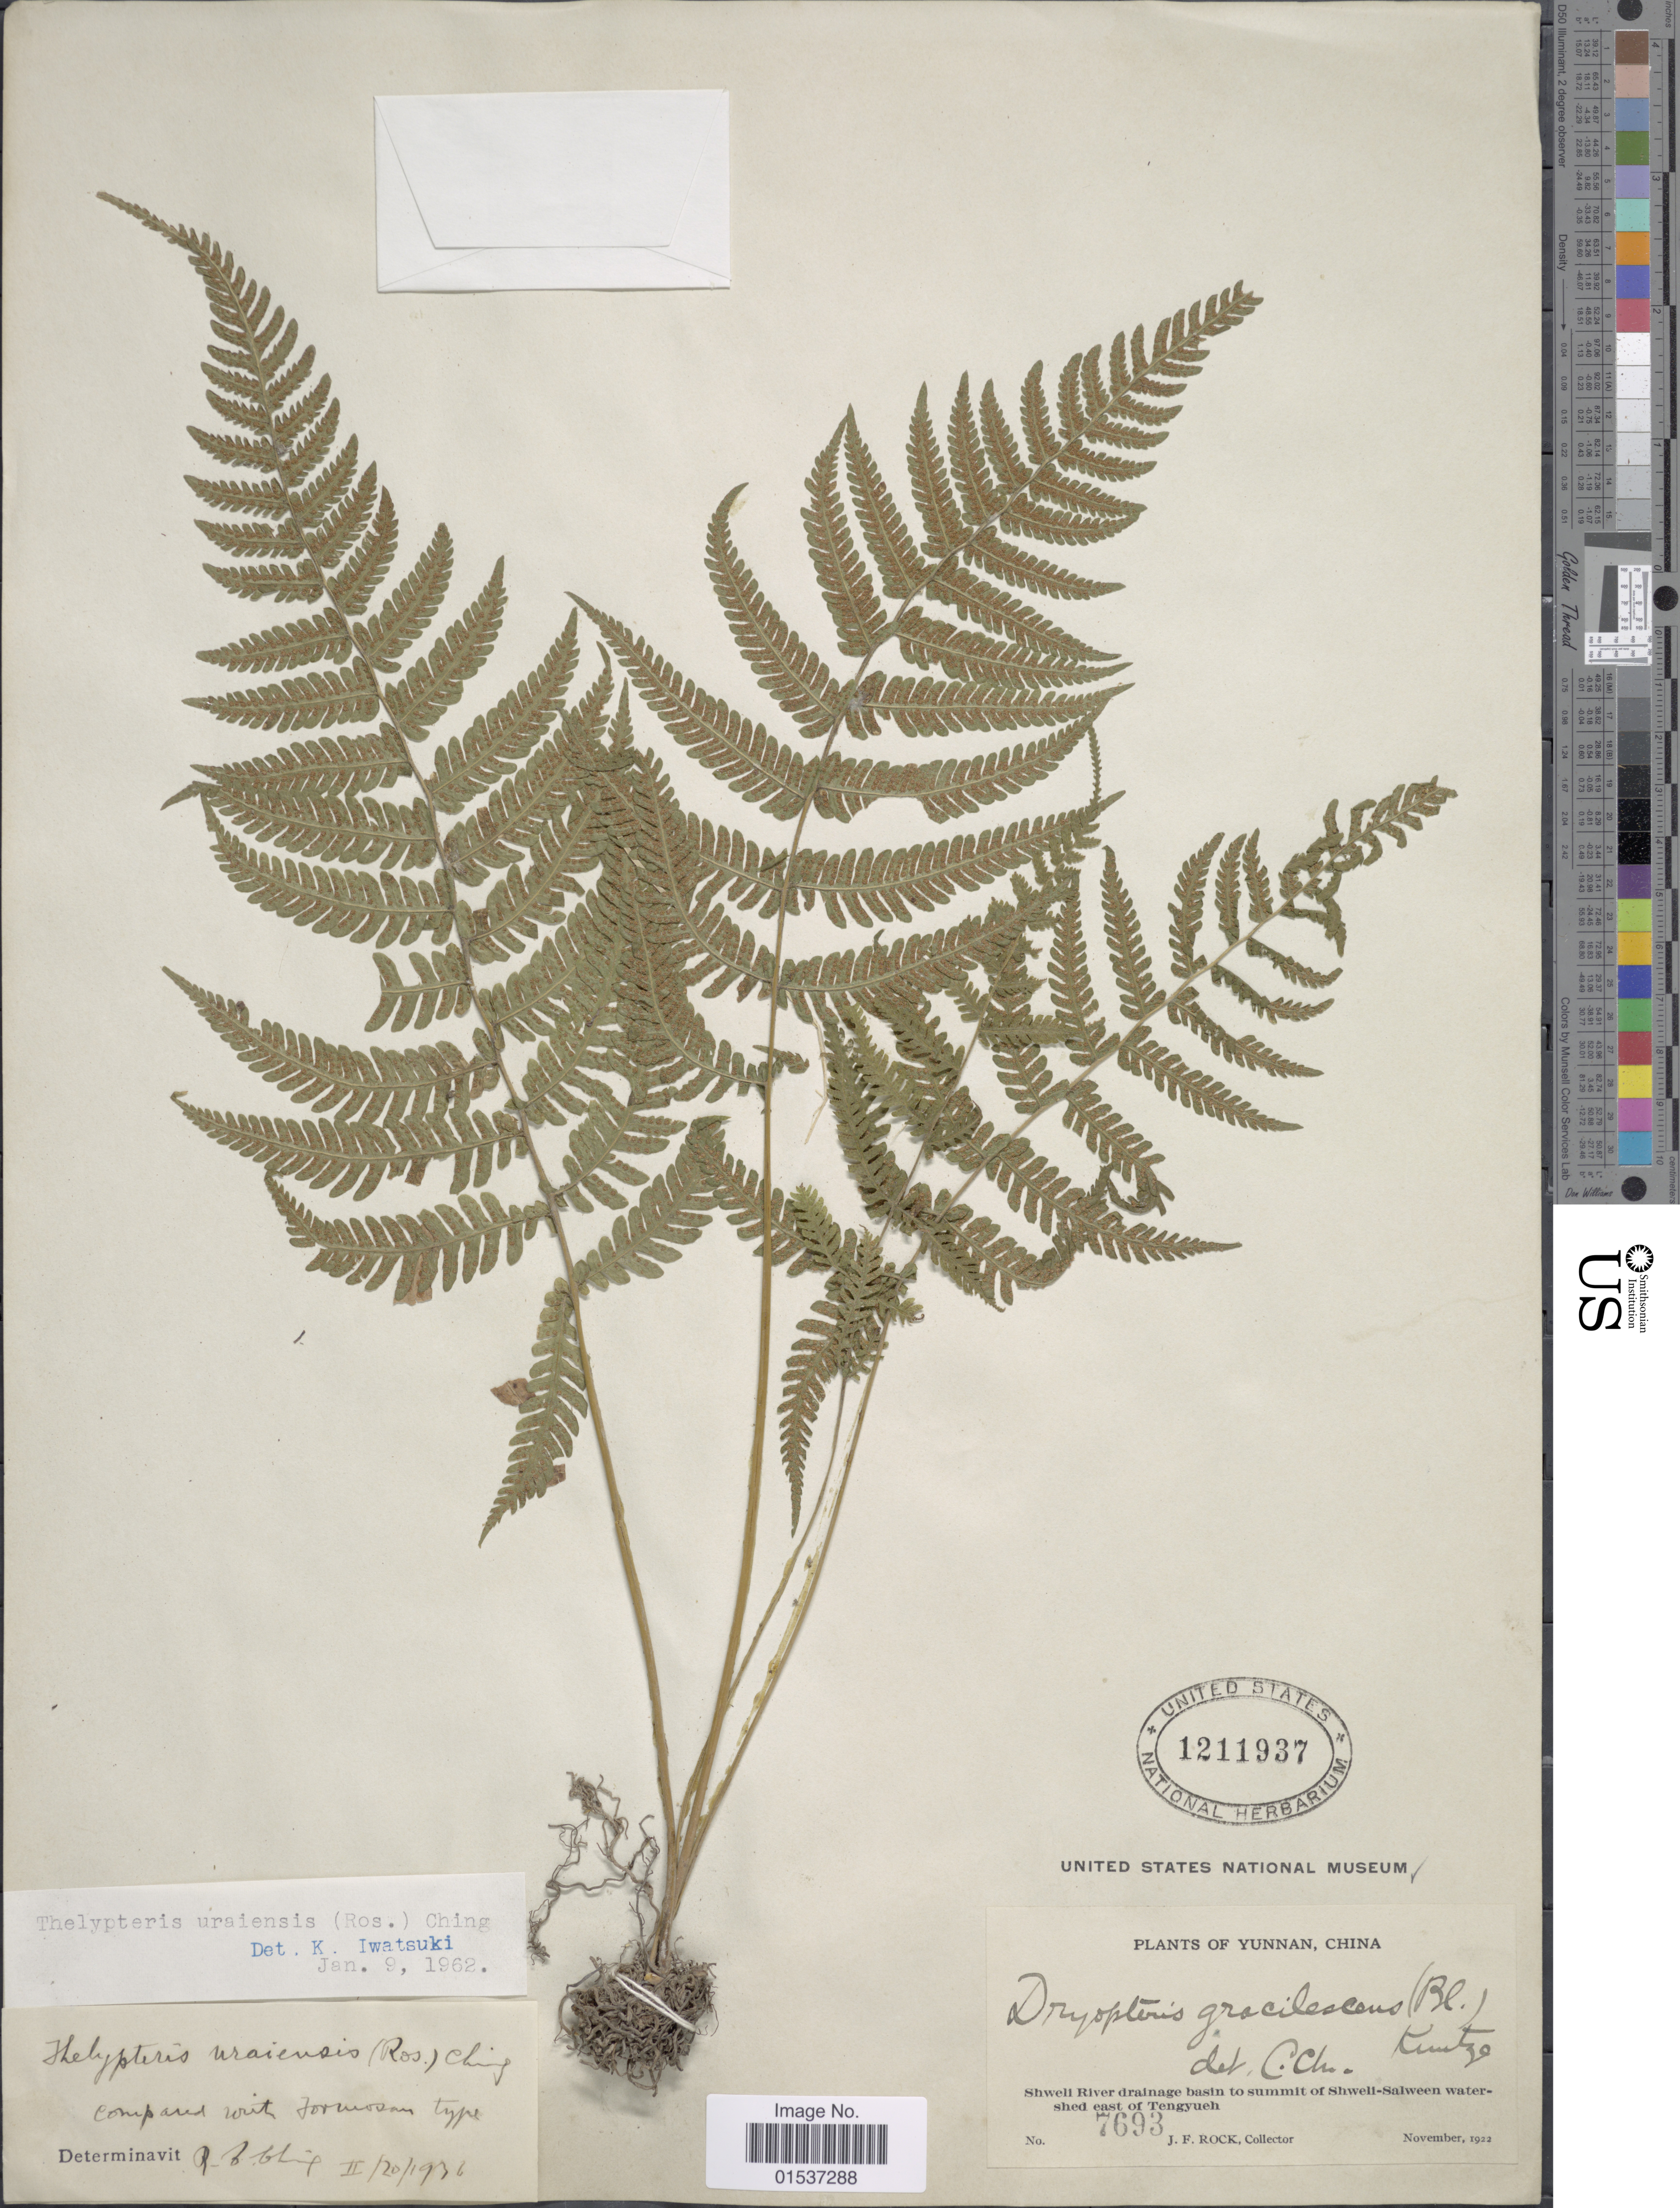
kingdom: Plantae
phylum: Tracheophyta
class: Polypodiopsida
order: Polypodiales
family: Thelypteridaceae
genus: Metathelypteris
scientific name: Metathelypteris uraiensis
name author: (Rosenst.) Ching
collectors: J. Rock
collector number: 7693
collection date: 1922-11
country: China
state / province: Yunnan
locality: Yunnan, China, Shwell River drainage basin to summit of Shwell-Salween watershed east of Tengyueh.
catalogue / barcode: US 1211937